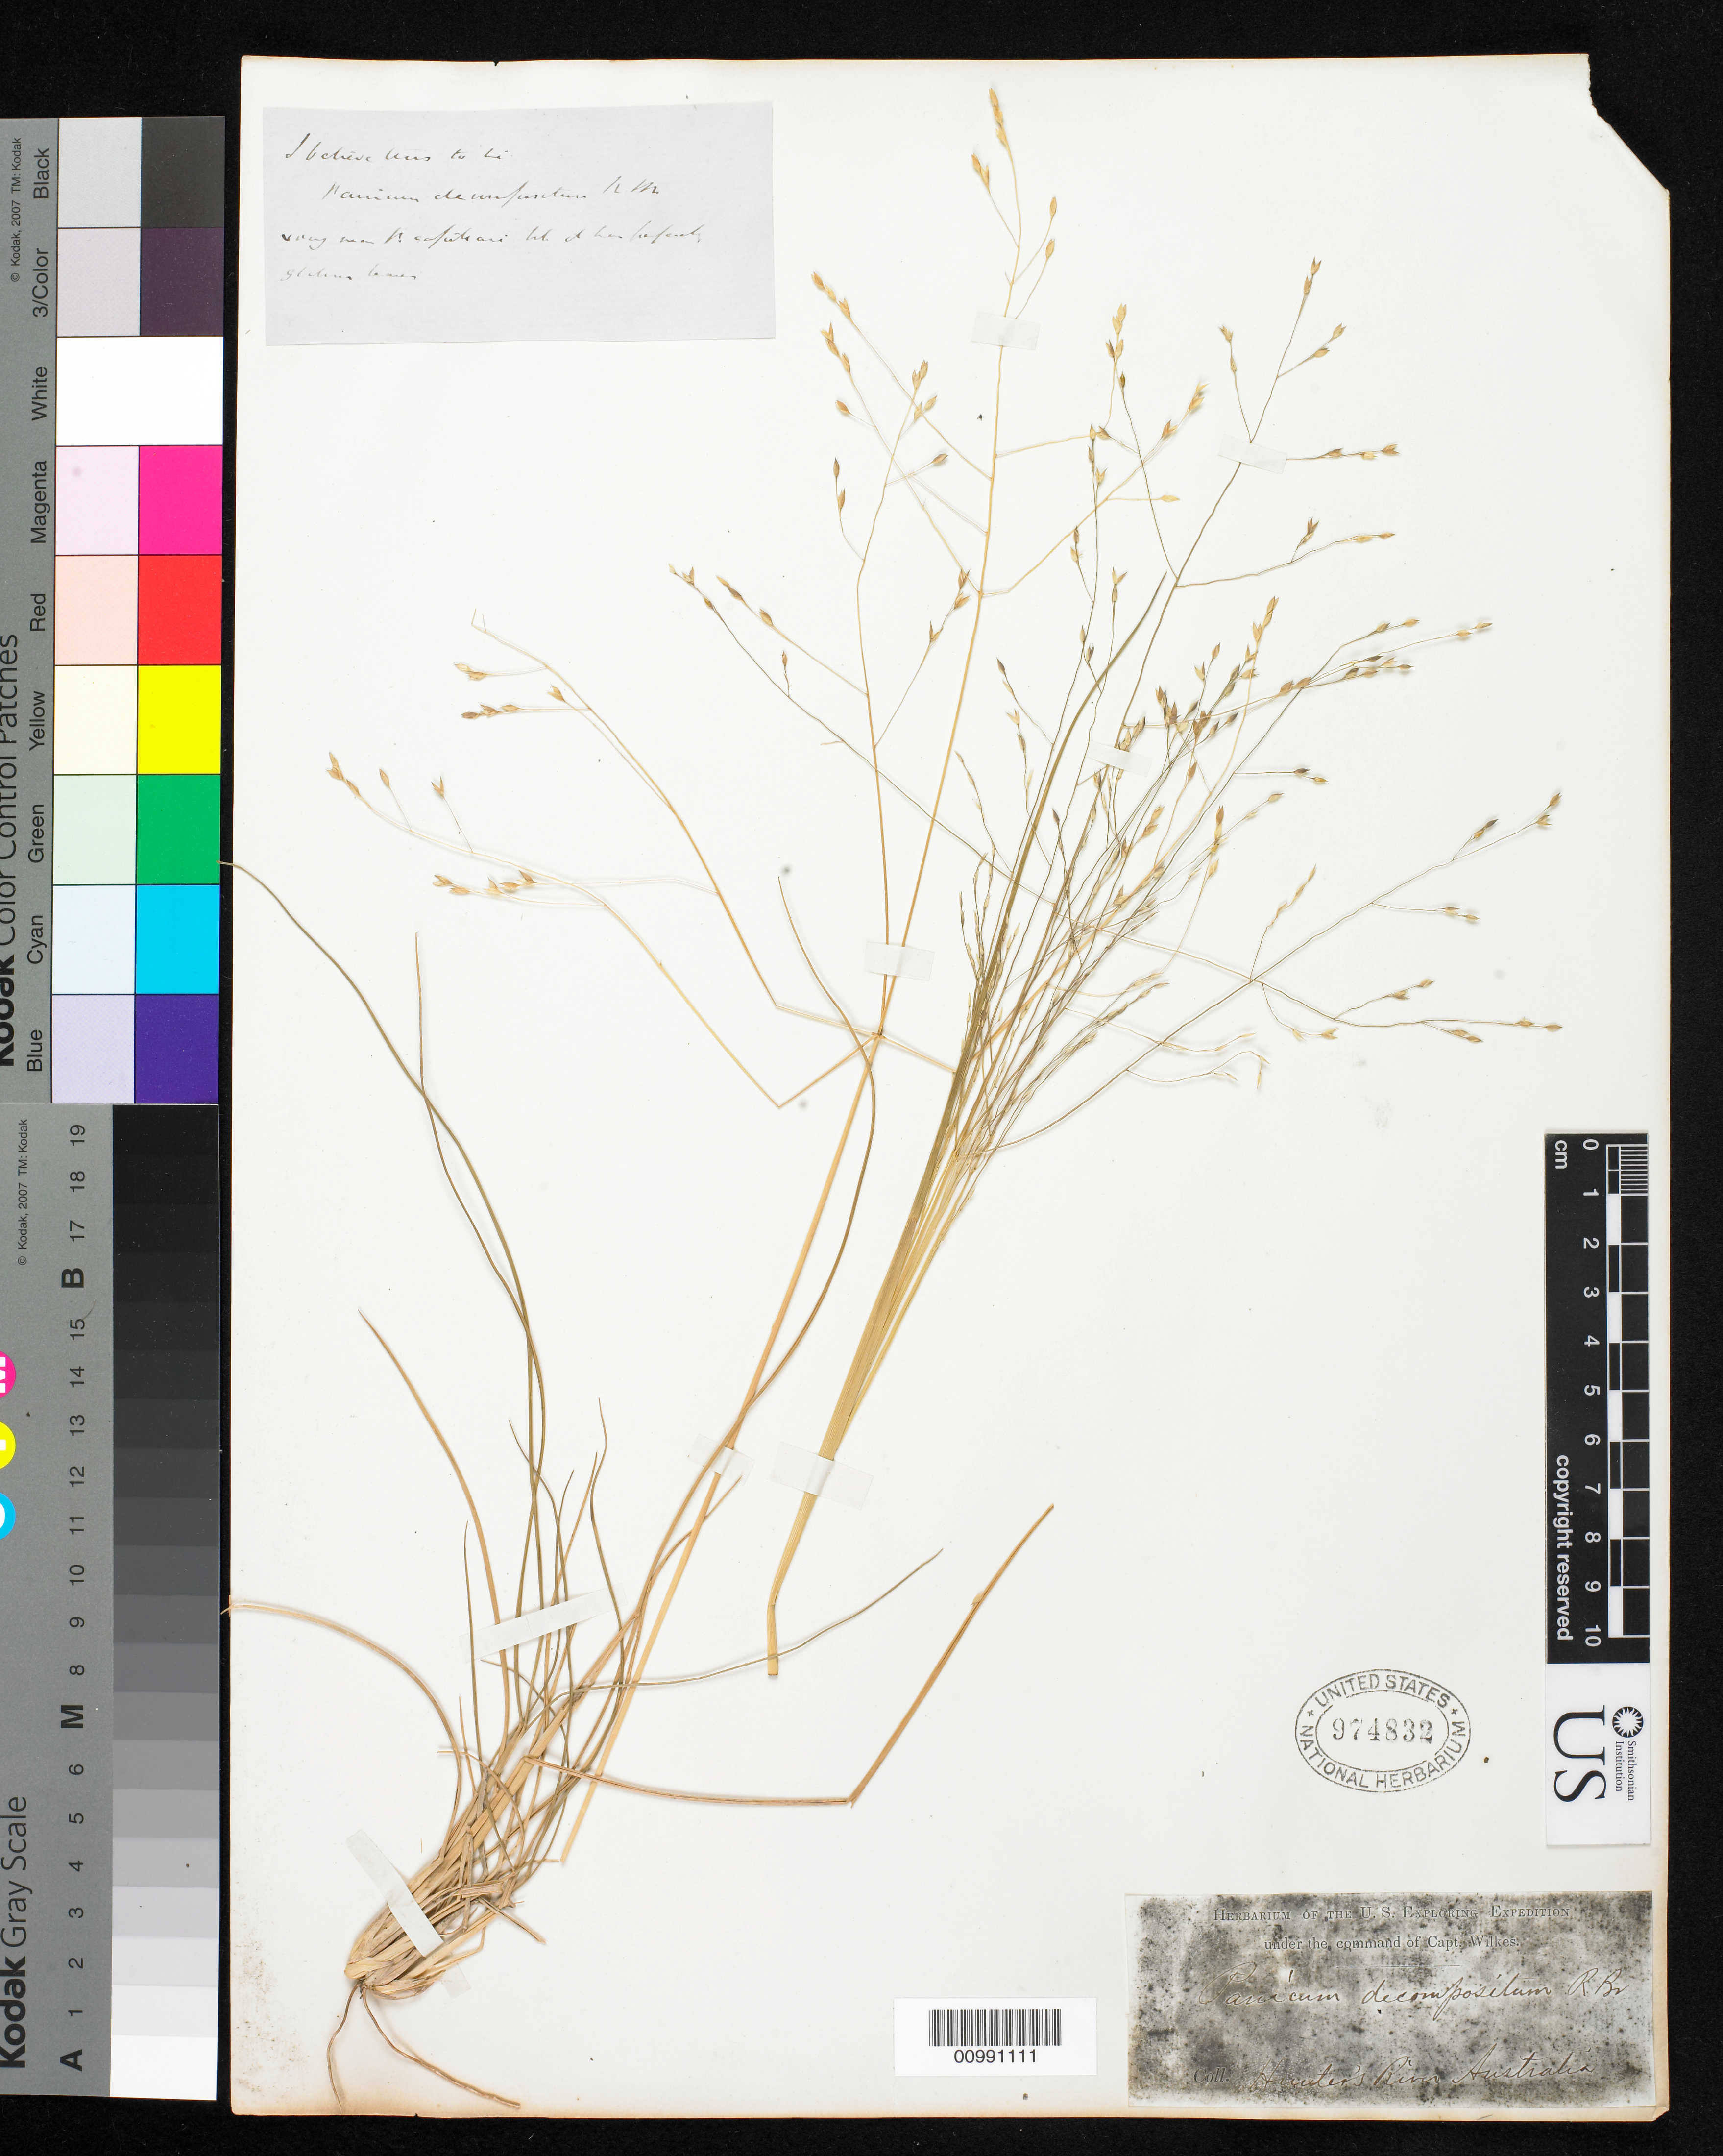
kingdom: Plantae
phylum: Tracheophyta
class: Liliopsida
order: Poales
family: Poaceae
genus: Panicum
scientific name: Panicum sp.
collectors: Wilkes Explor. Exped.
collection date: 1838/1842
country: Australia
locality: Hunter's River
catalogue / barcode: US 974832